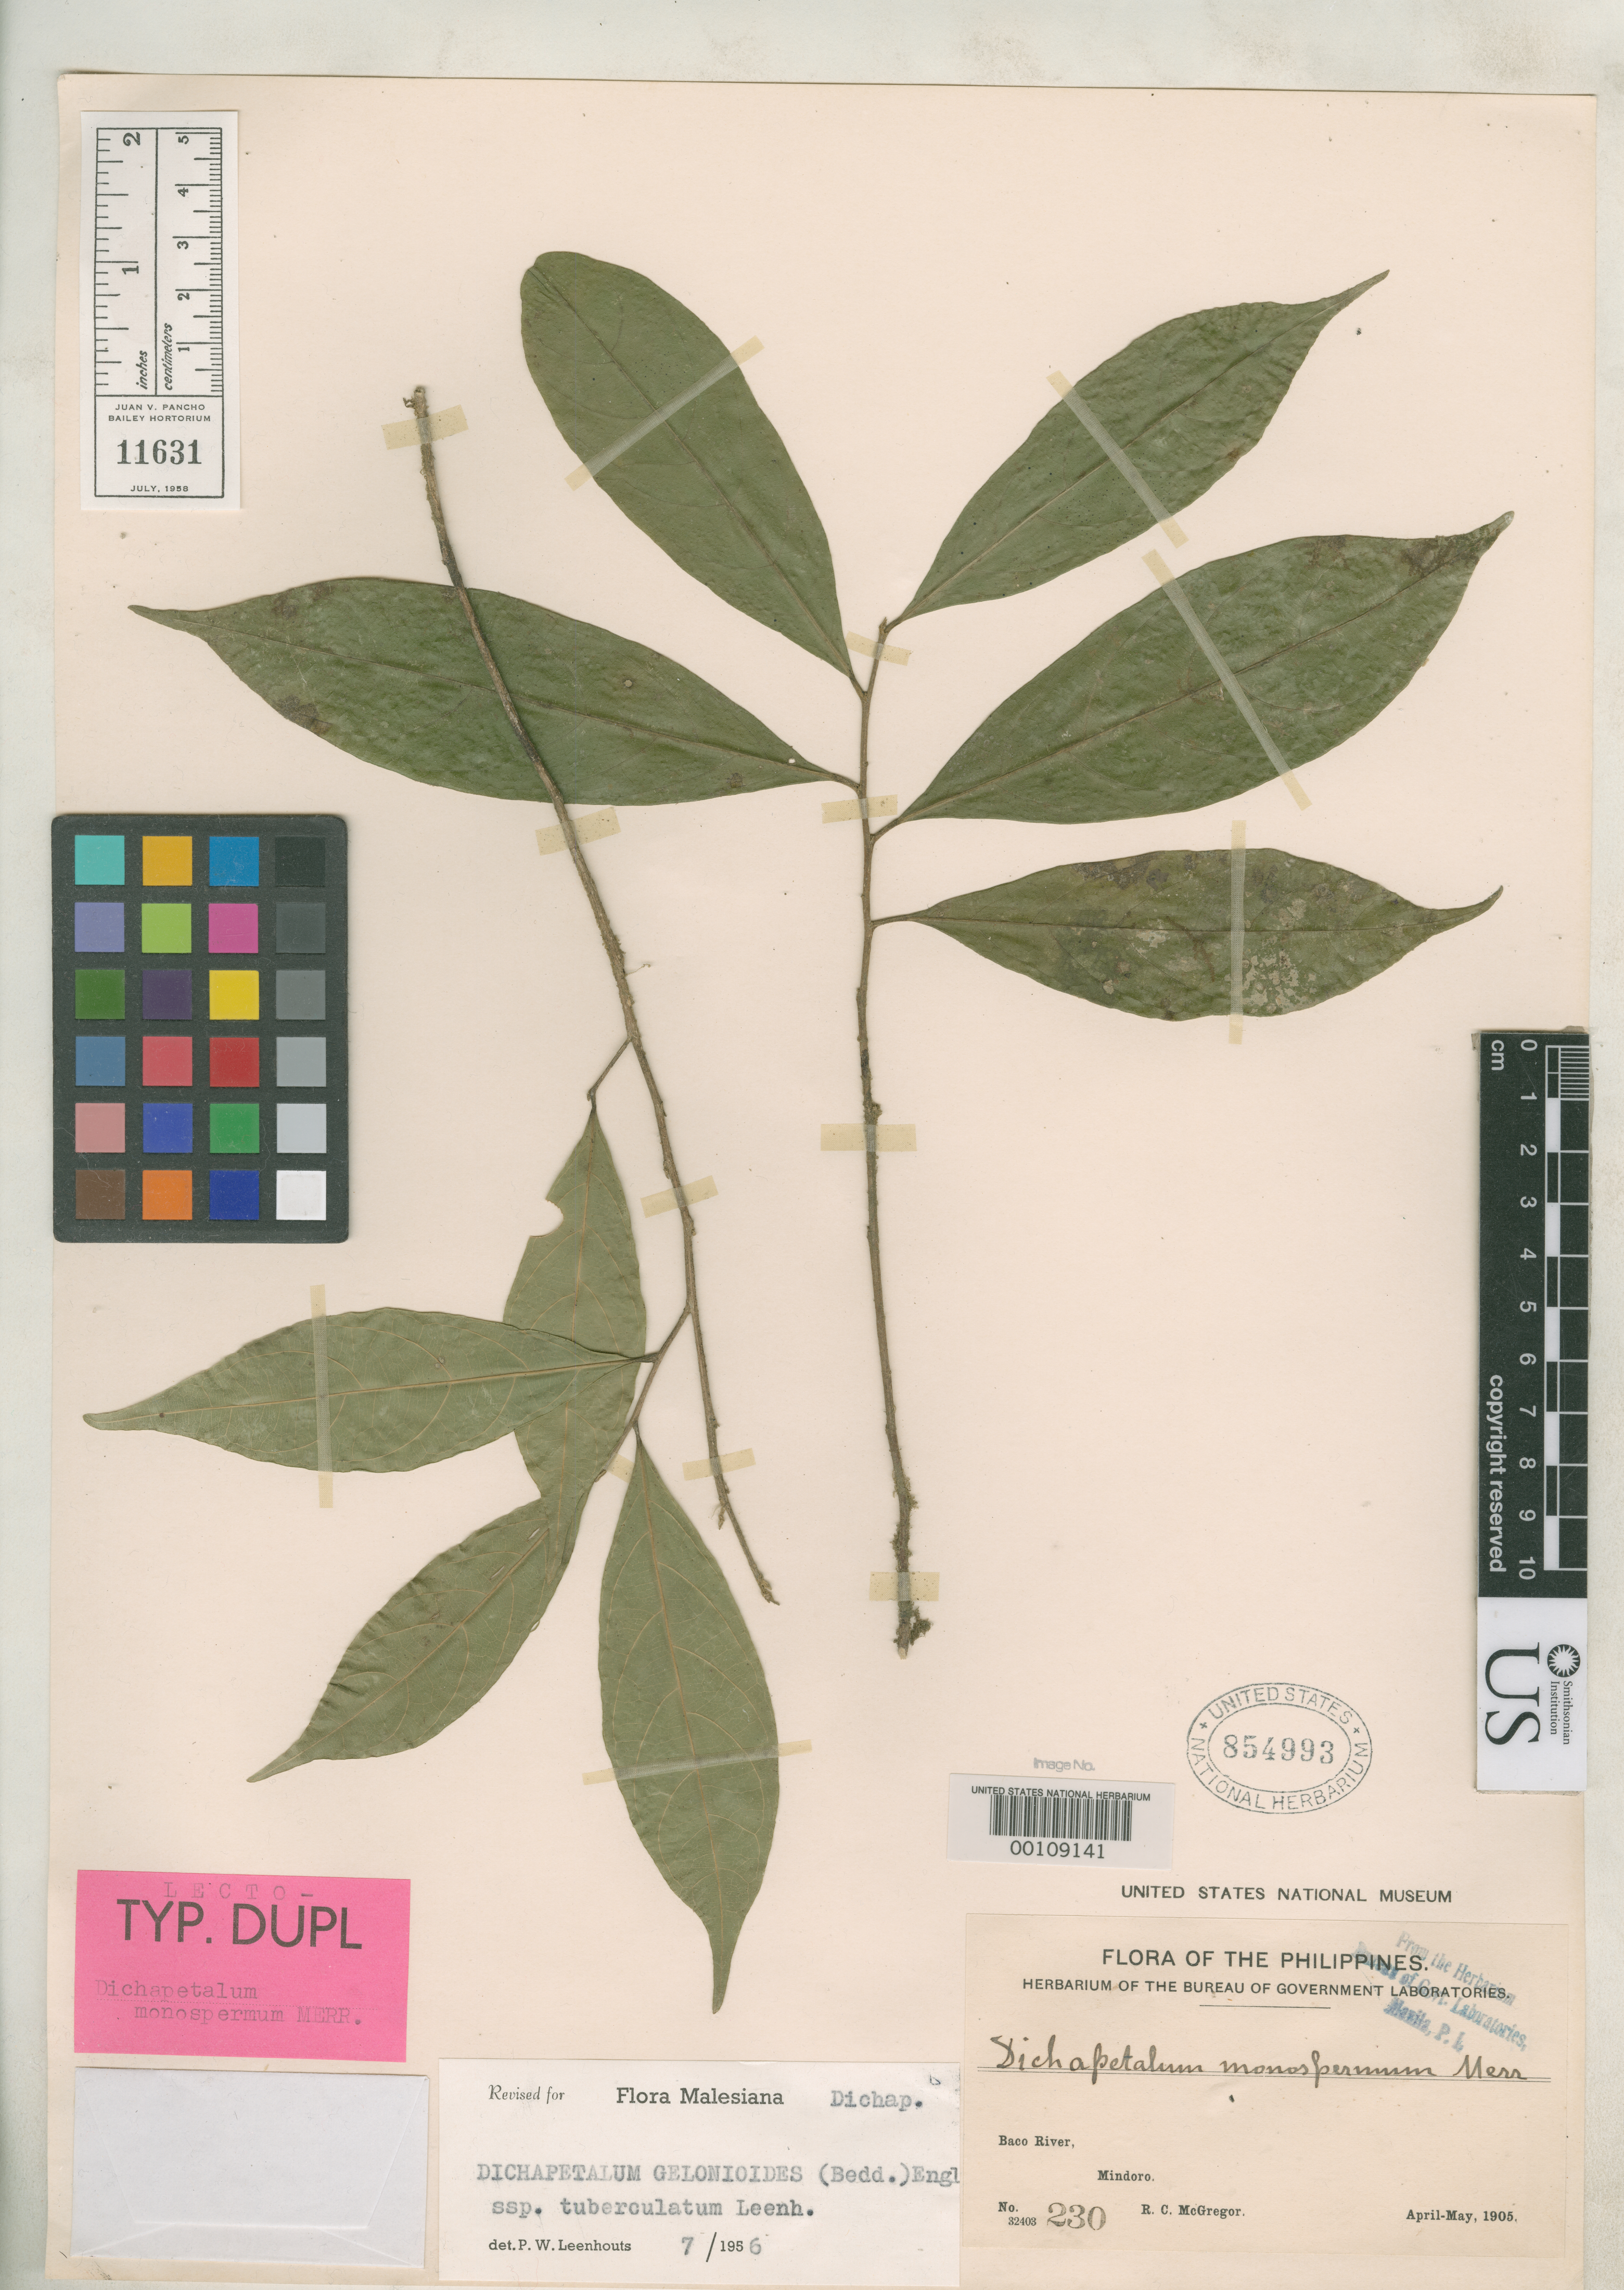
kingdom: Plantae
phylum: Tracheophyta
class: Magnoliopsida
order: Malpighiales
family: Dichapetalaceae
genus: Dichapetalum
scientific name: Dichapetalum monospermum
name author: Merr.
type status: Syntype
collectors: R. C. McGregor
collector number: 230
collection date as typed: Apr 1905 to -- May 1905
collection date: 1905-04/1905-05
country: Philippines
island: Mindoro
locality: Baco River.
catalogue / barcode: US 854993